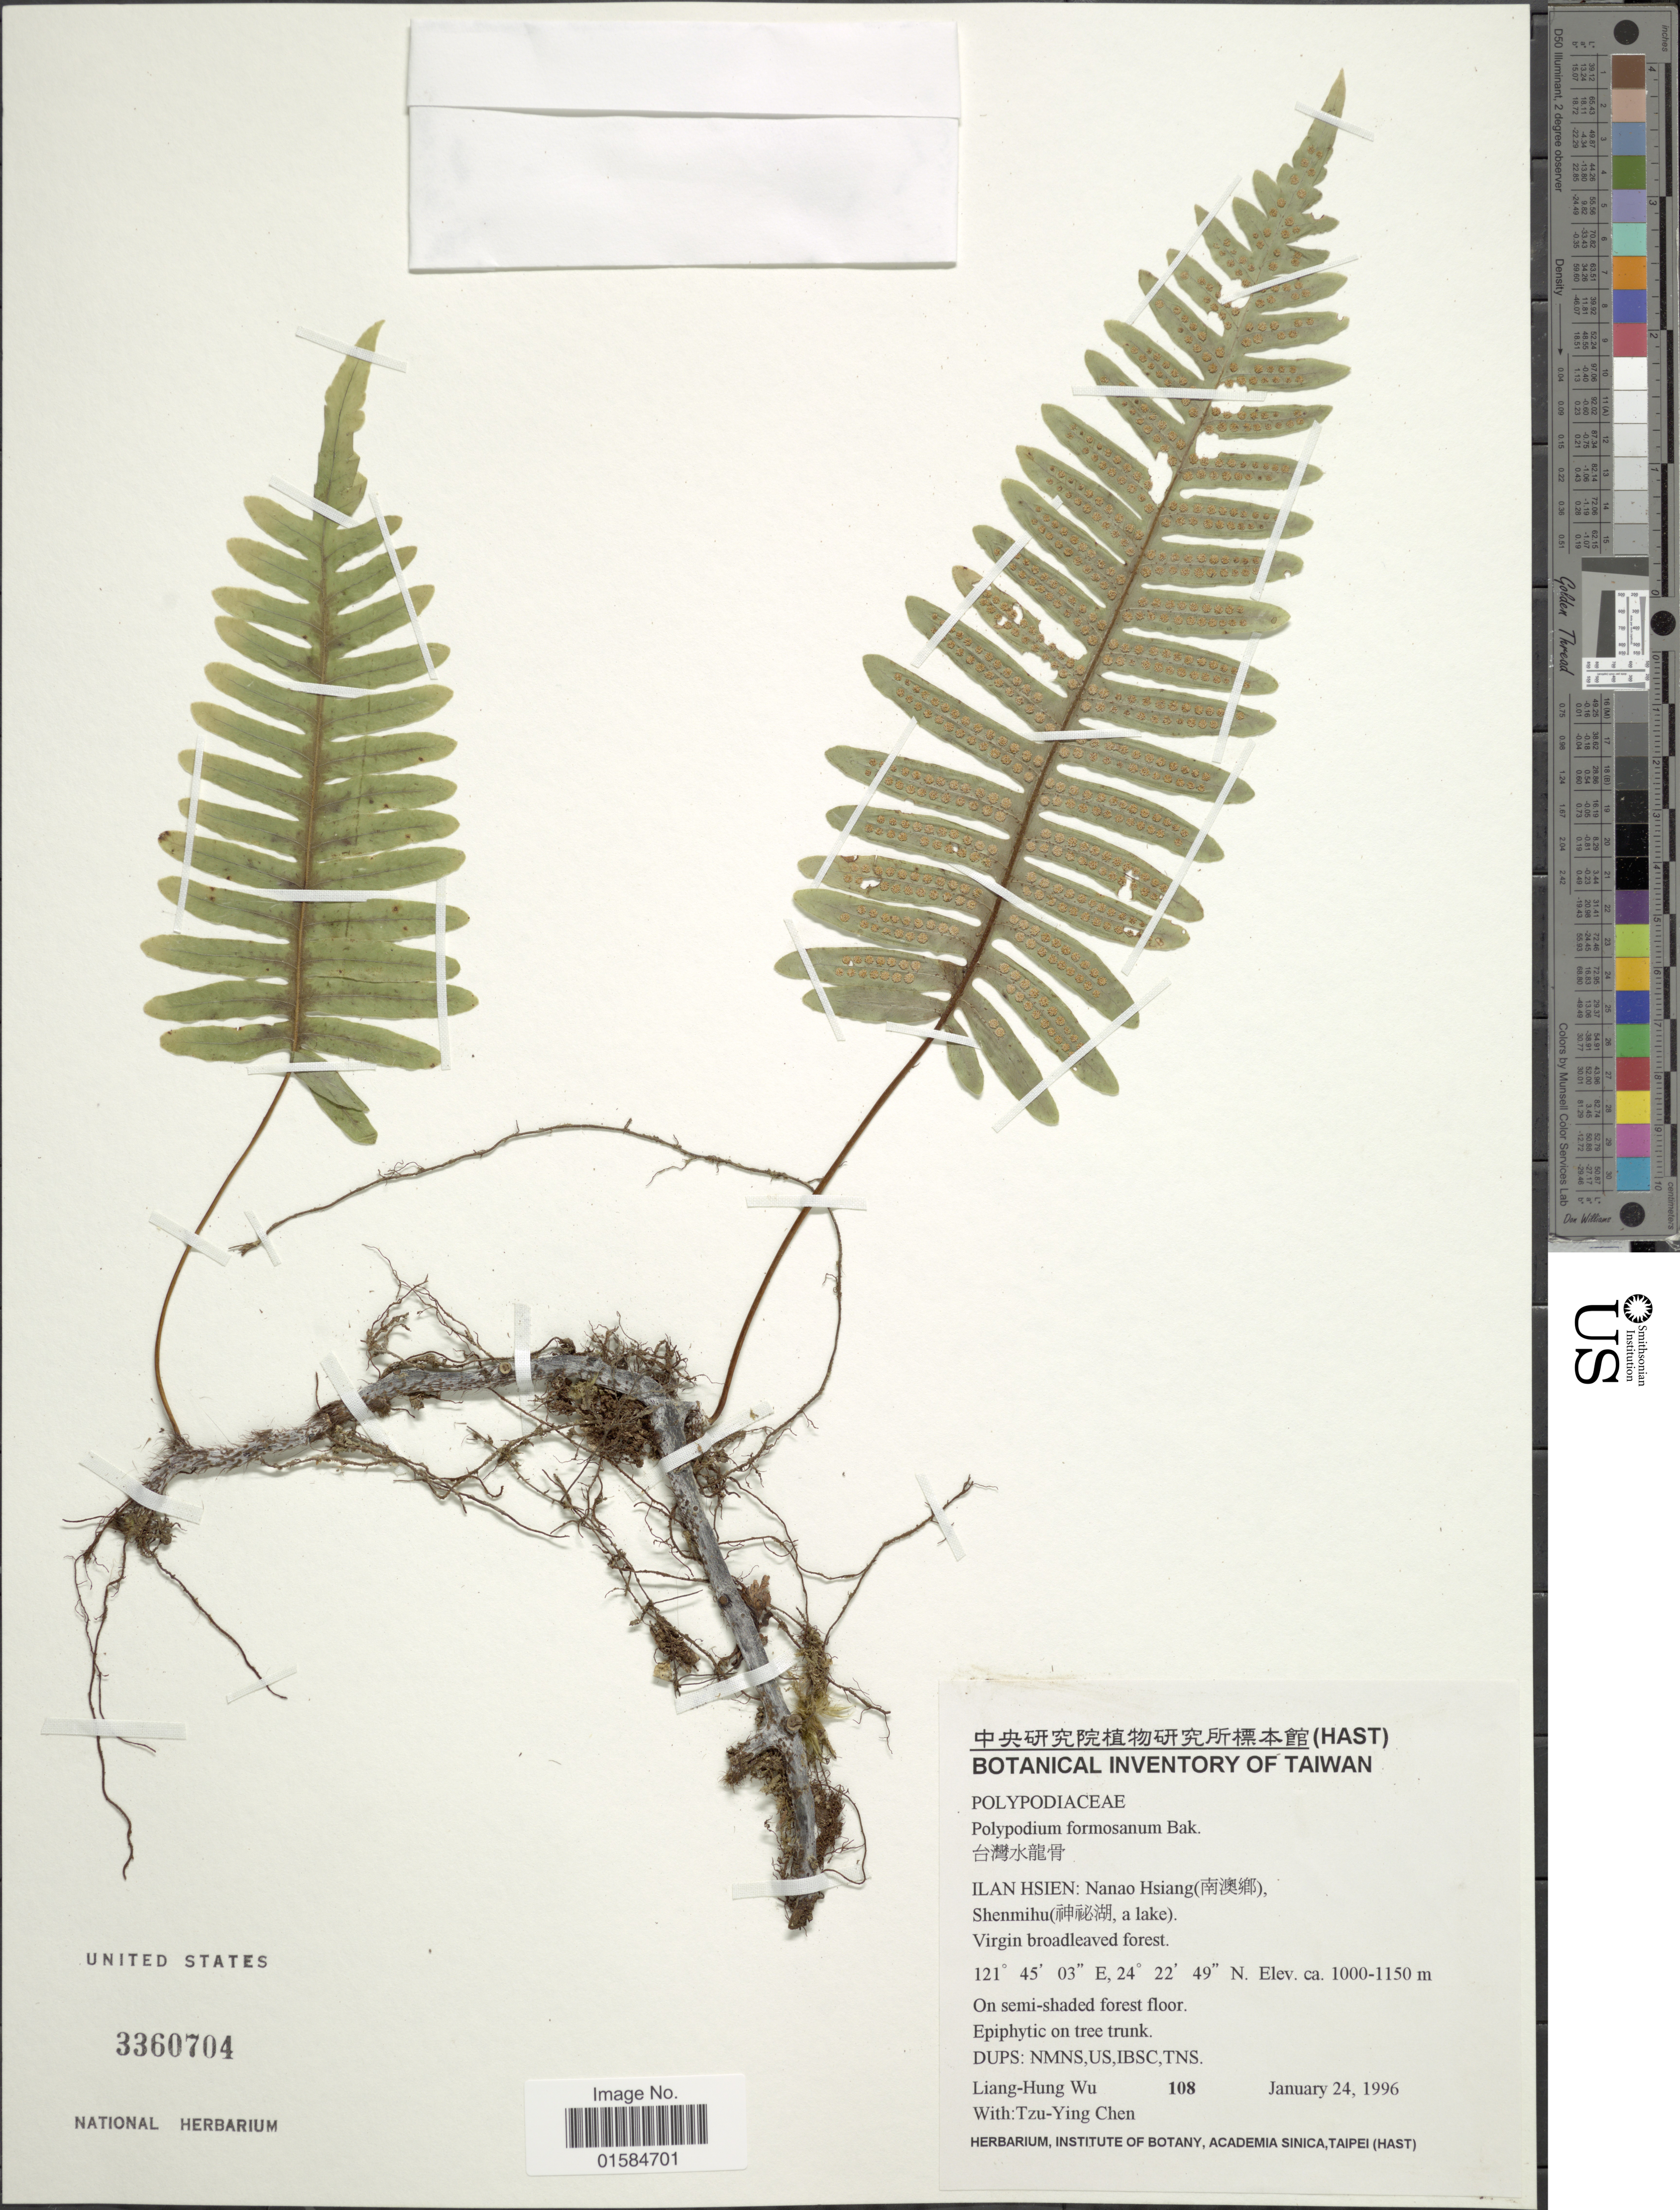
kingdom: Plantae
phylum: Tracheophyta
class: Polypodiopsida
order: Polypodiales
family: Polypodiaceae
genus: Goniophlebium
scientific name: Goniophlebium formosanum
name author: (Baker) Rödl-Linder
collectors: L. Wu & T. Chen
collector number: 108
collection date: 1996-01-24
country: Taiwan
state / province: Ilan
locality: Ilan Hsien: Nanao Hsiang, Shenmihu (X, a lake)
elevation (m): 1000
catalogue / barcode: US 3360704